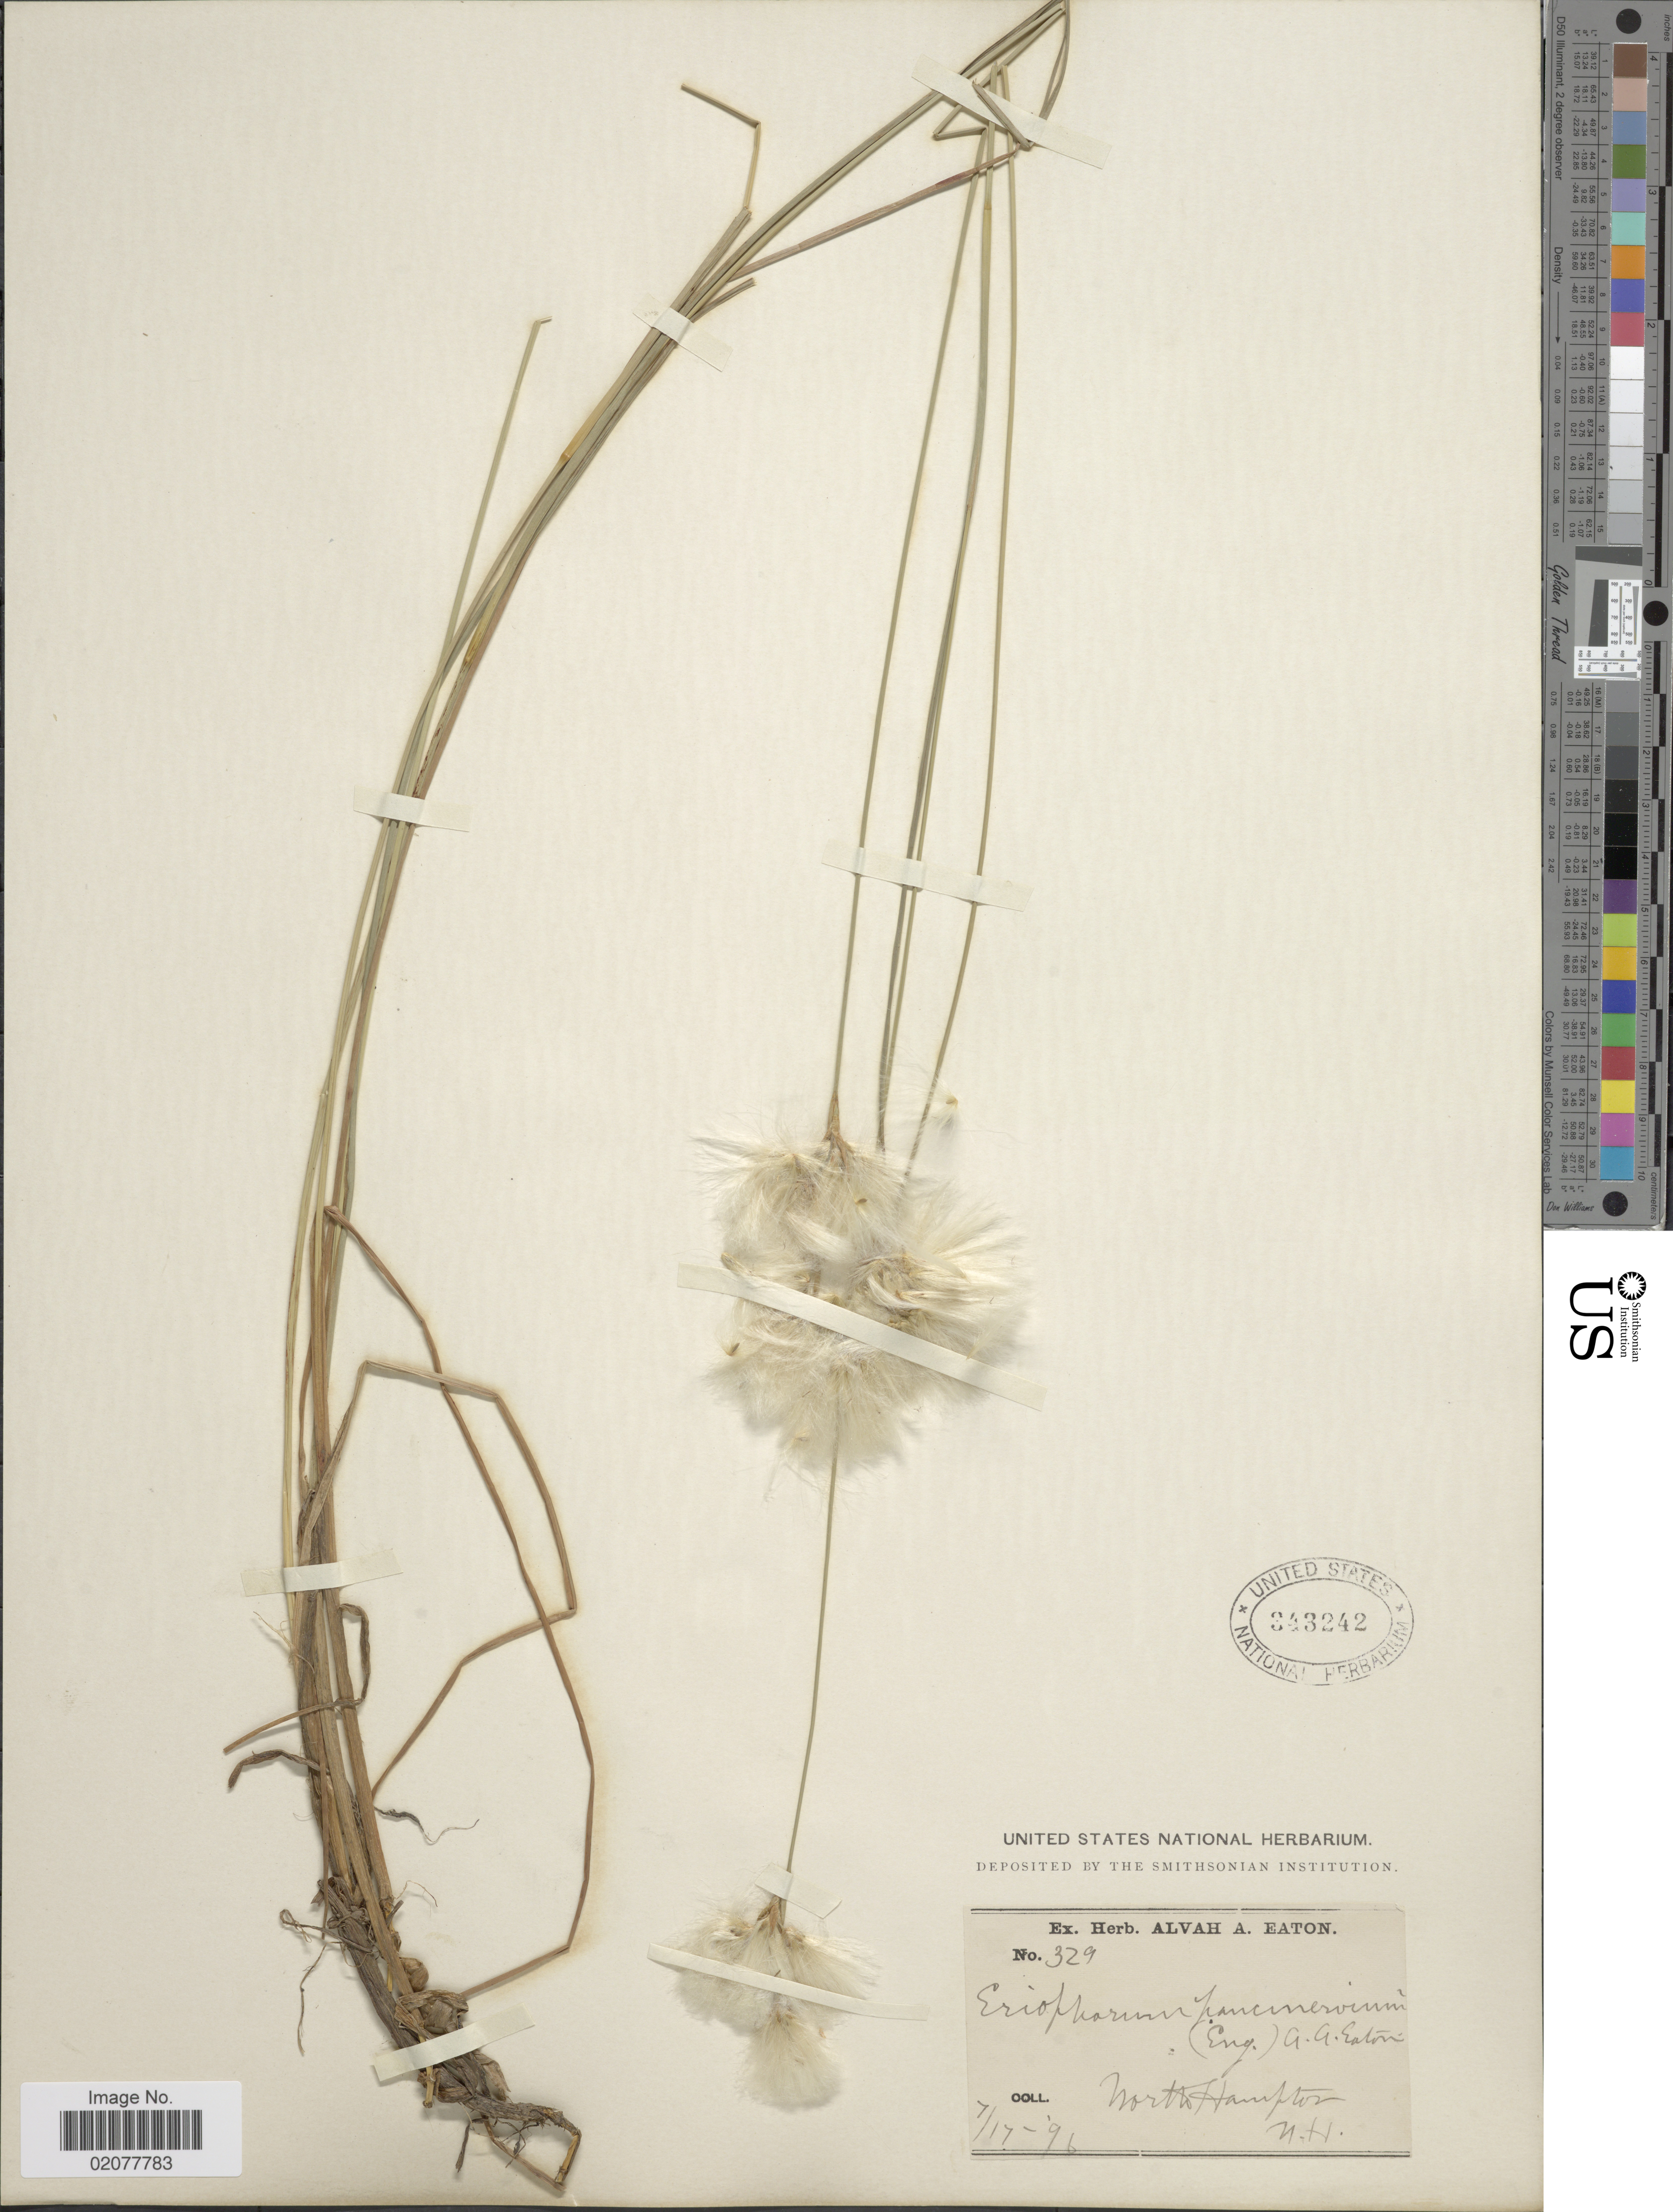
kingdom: Plantae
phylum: Tracheophyta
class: Liliopsida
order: Poales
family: Cyperaceae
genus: Eriophorum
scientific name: Eriophorum tenellum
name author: Nutt.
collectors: ex herb. Alvah A. Eaton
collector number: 329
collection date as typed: Transcribed d/m/y: 17/7/96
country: United States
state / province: New Hampshire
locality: North of Hampton. N.H.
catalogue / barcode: US 343242